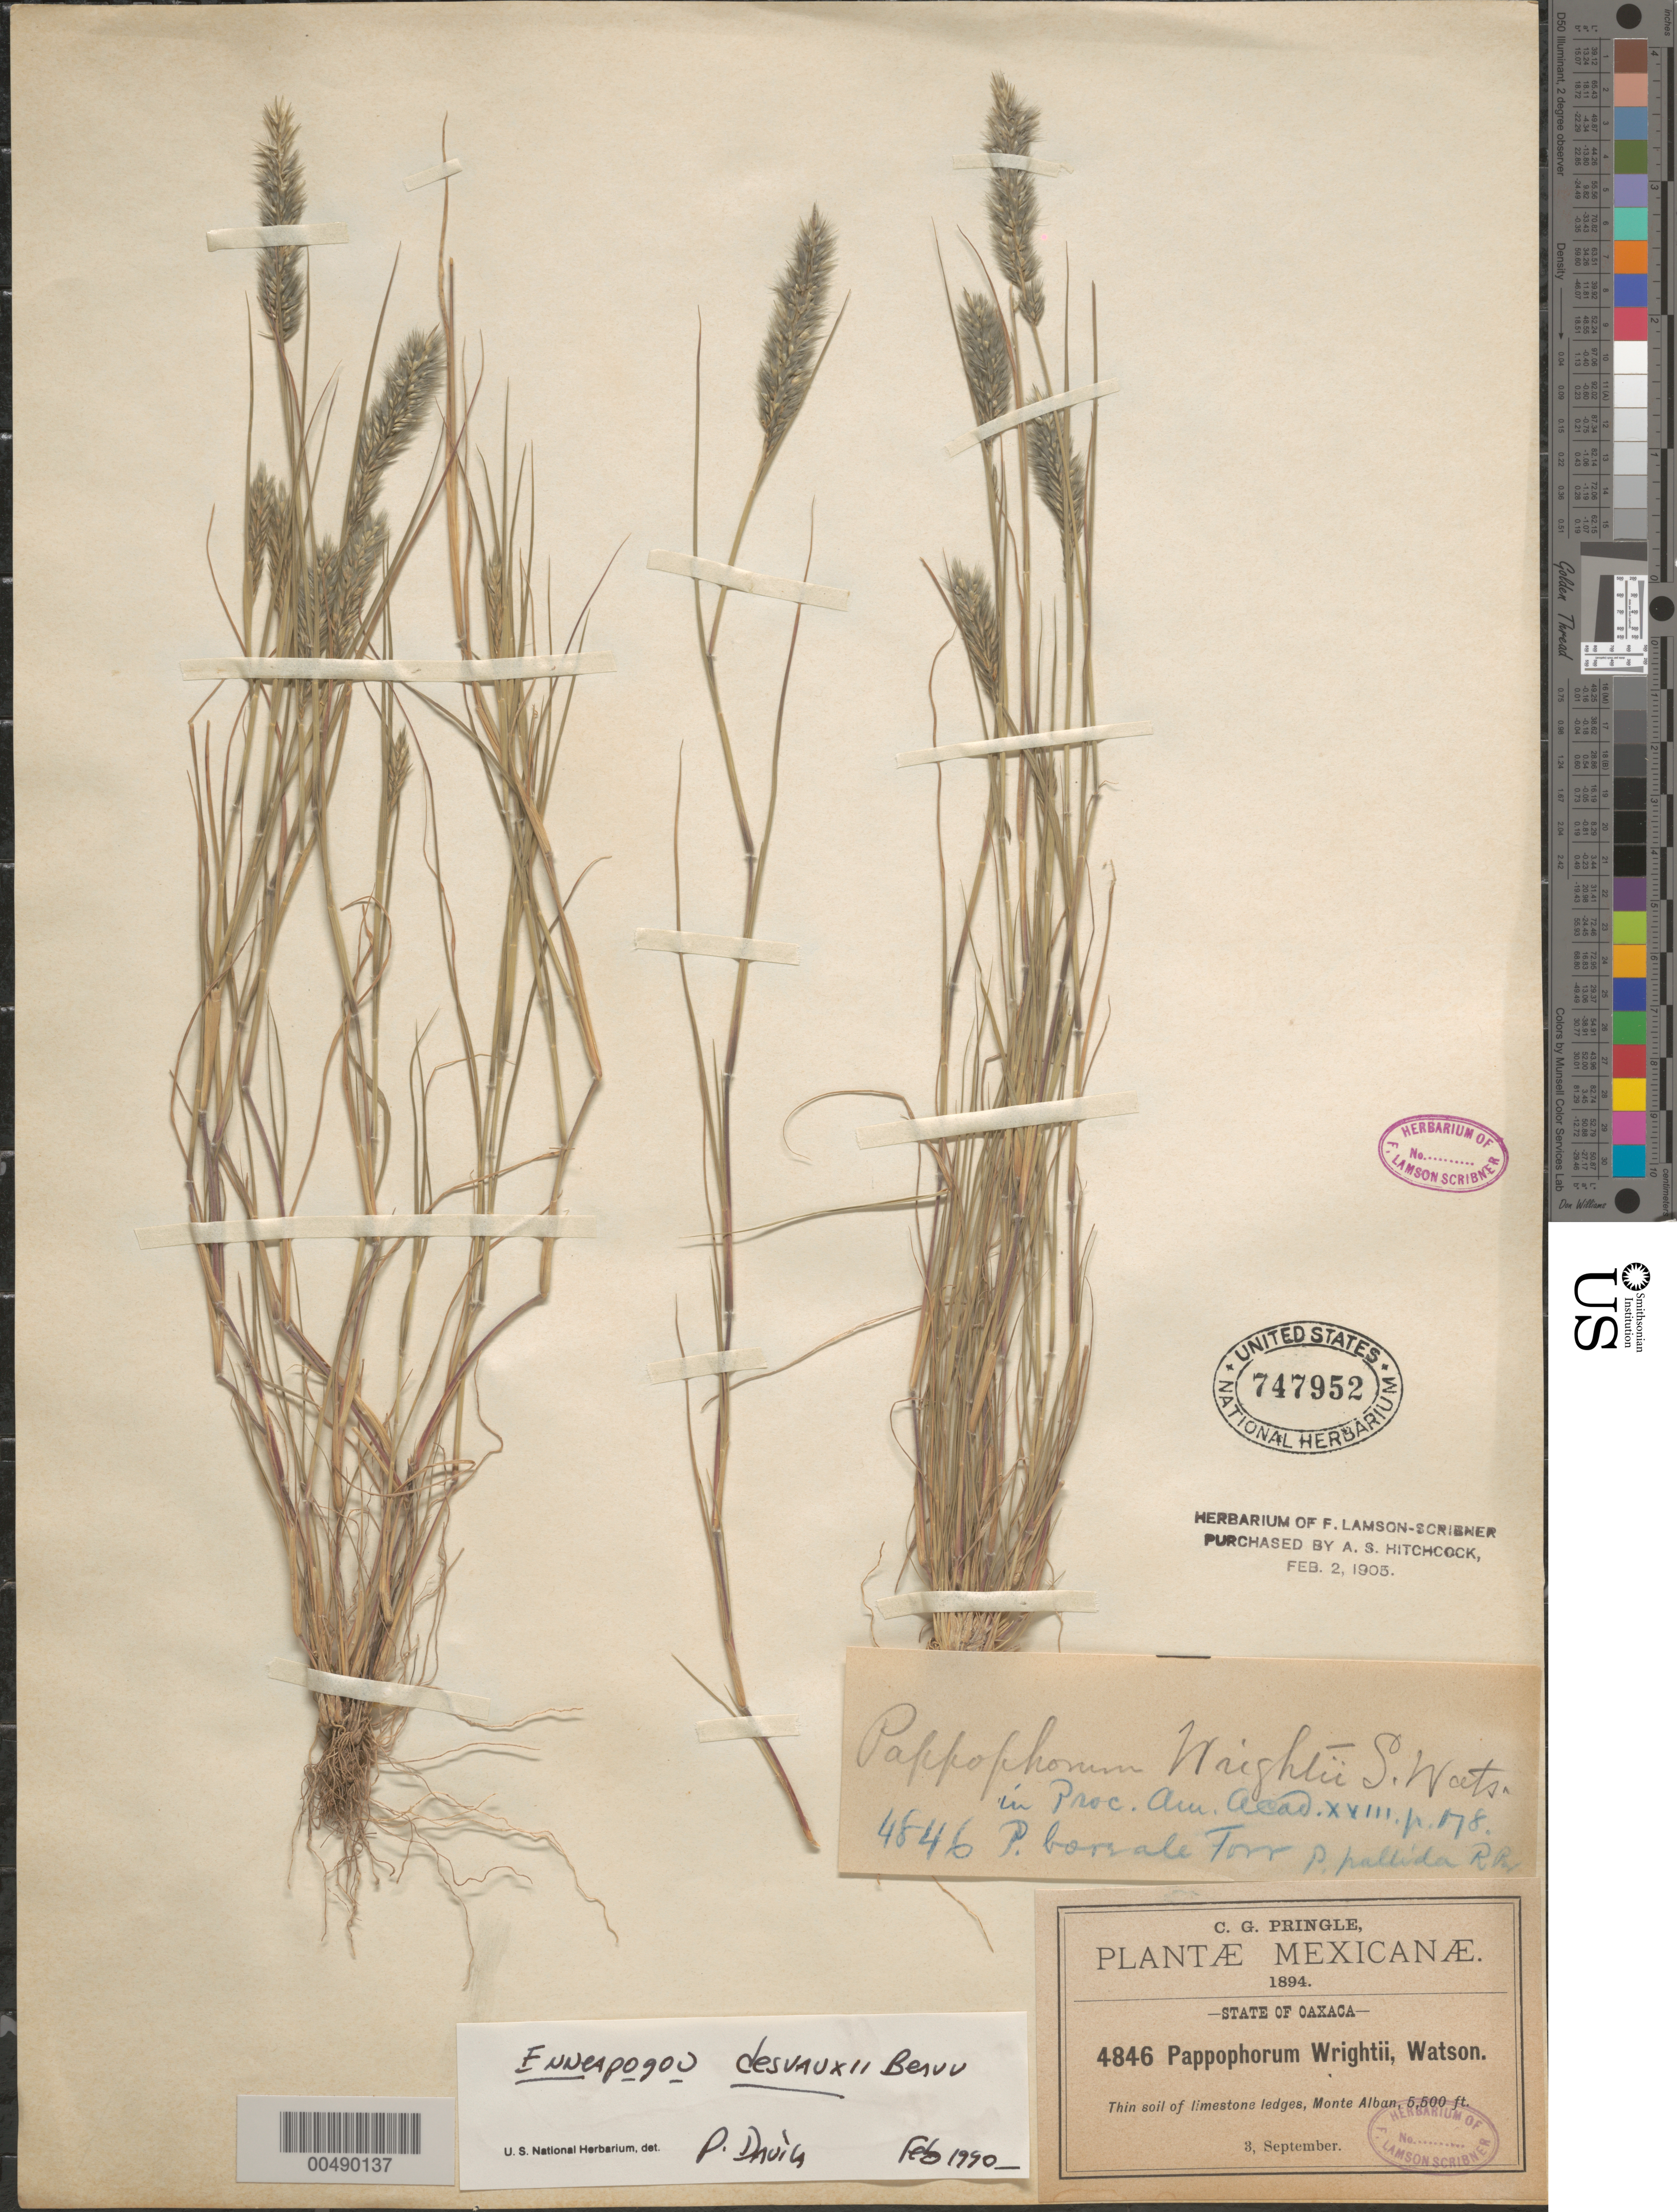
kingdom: Plantae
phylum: Tracheophyta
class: Liliopsida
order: Poales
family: Poaceae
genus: Enneapogon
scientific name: Enneapogon desvauxii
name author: P. Beauv.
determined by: Dávila, P. D.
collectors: C. G. Pringle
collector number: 4846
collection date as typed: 3 Sep 1894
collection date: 1894-09-03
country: Mexico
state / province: Oaxaca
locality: Monte Alban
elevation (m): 1676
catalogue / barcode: US 747952